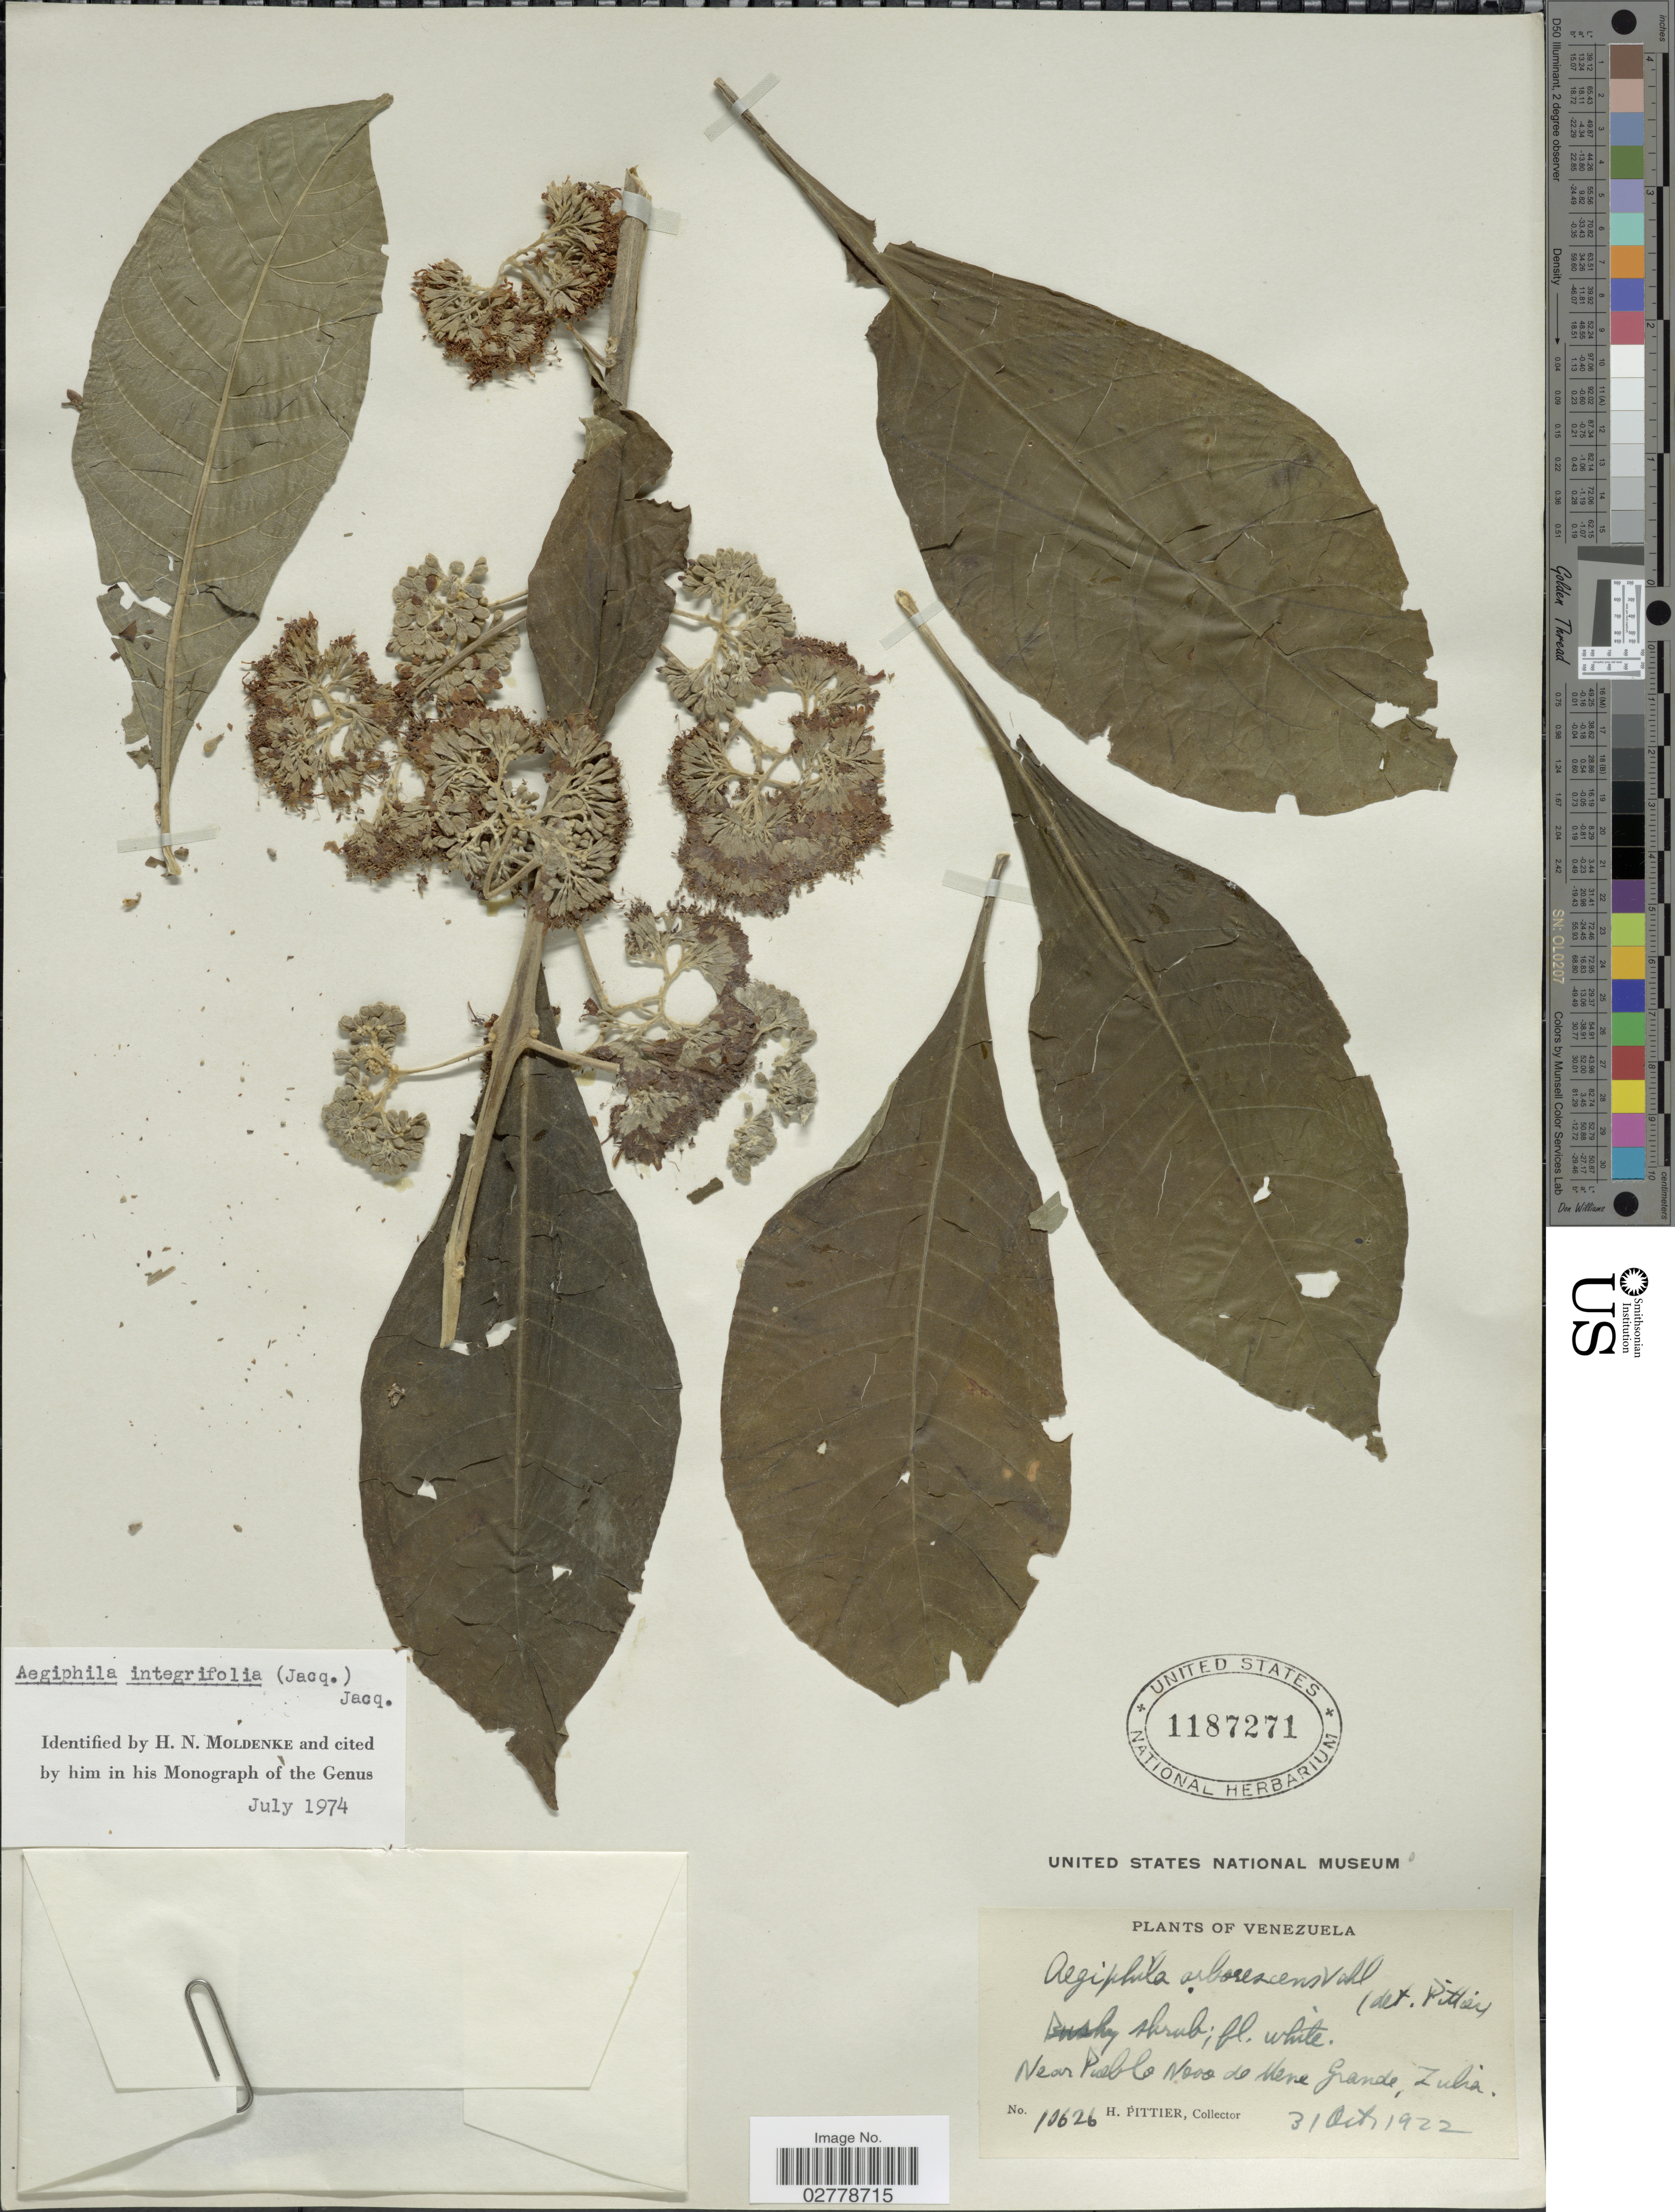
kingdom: Plantae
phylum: Tracheophyta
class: Magnoliopsida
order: Lamiales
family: Lamiaceae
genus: Aegiphila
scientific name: Aegiphila integrifolia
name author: (Jacq.) B.D. Jacks.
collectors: H. F. Pittier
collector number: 10626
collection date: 1922-10-31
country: Venezuela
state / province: Zulia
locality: Near Pueblo Novo de Mene Grande.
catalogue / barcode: US 1187271